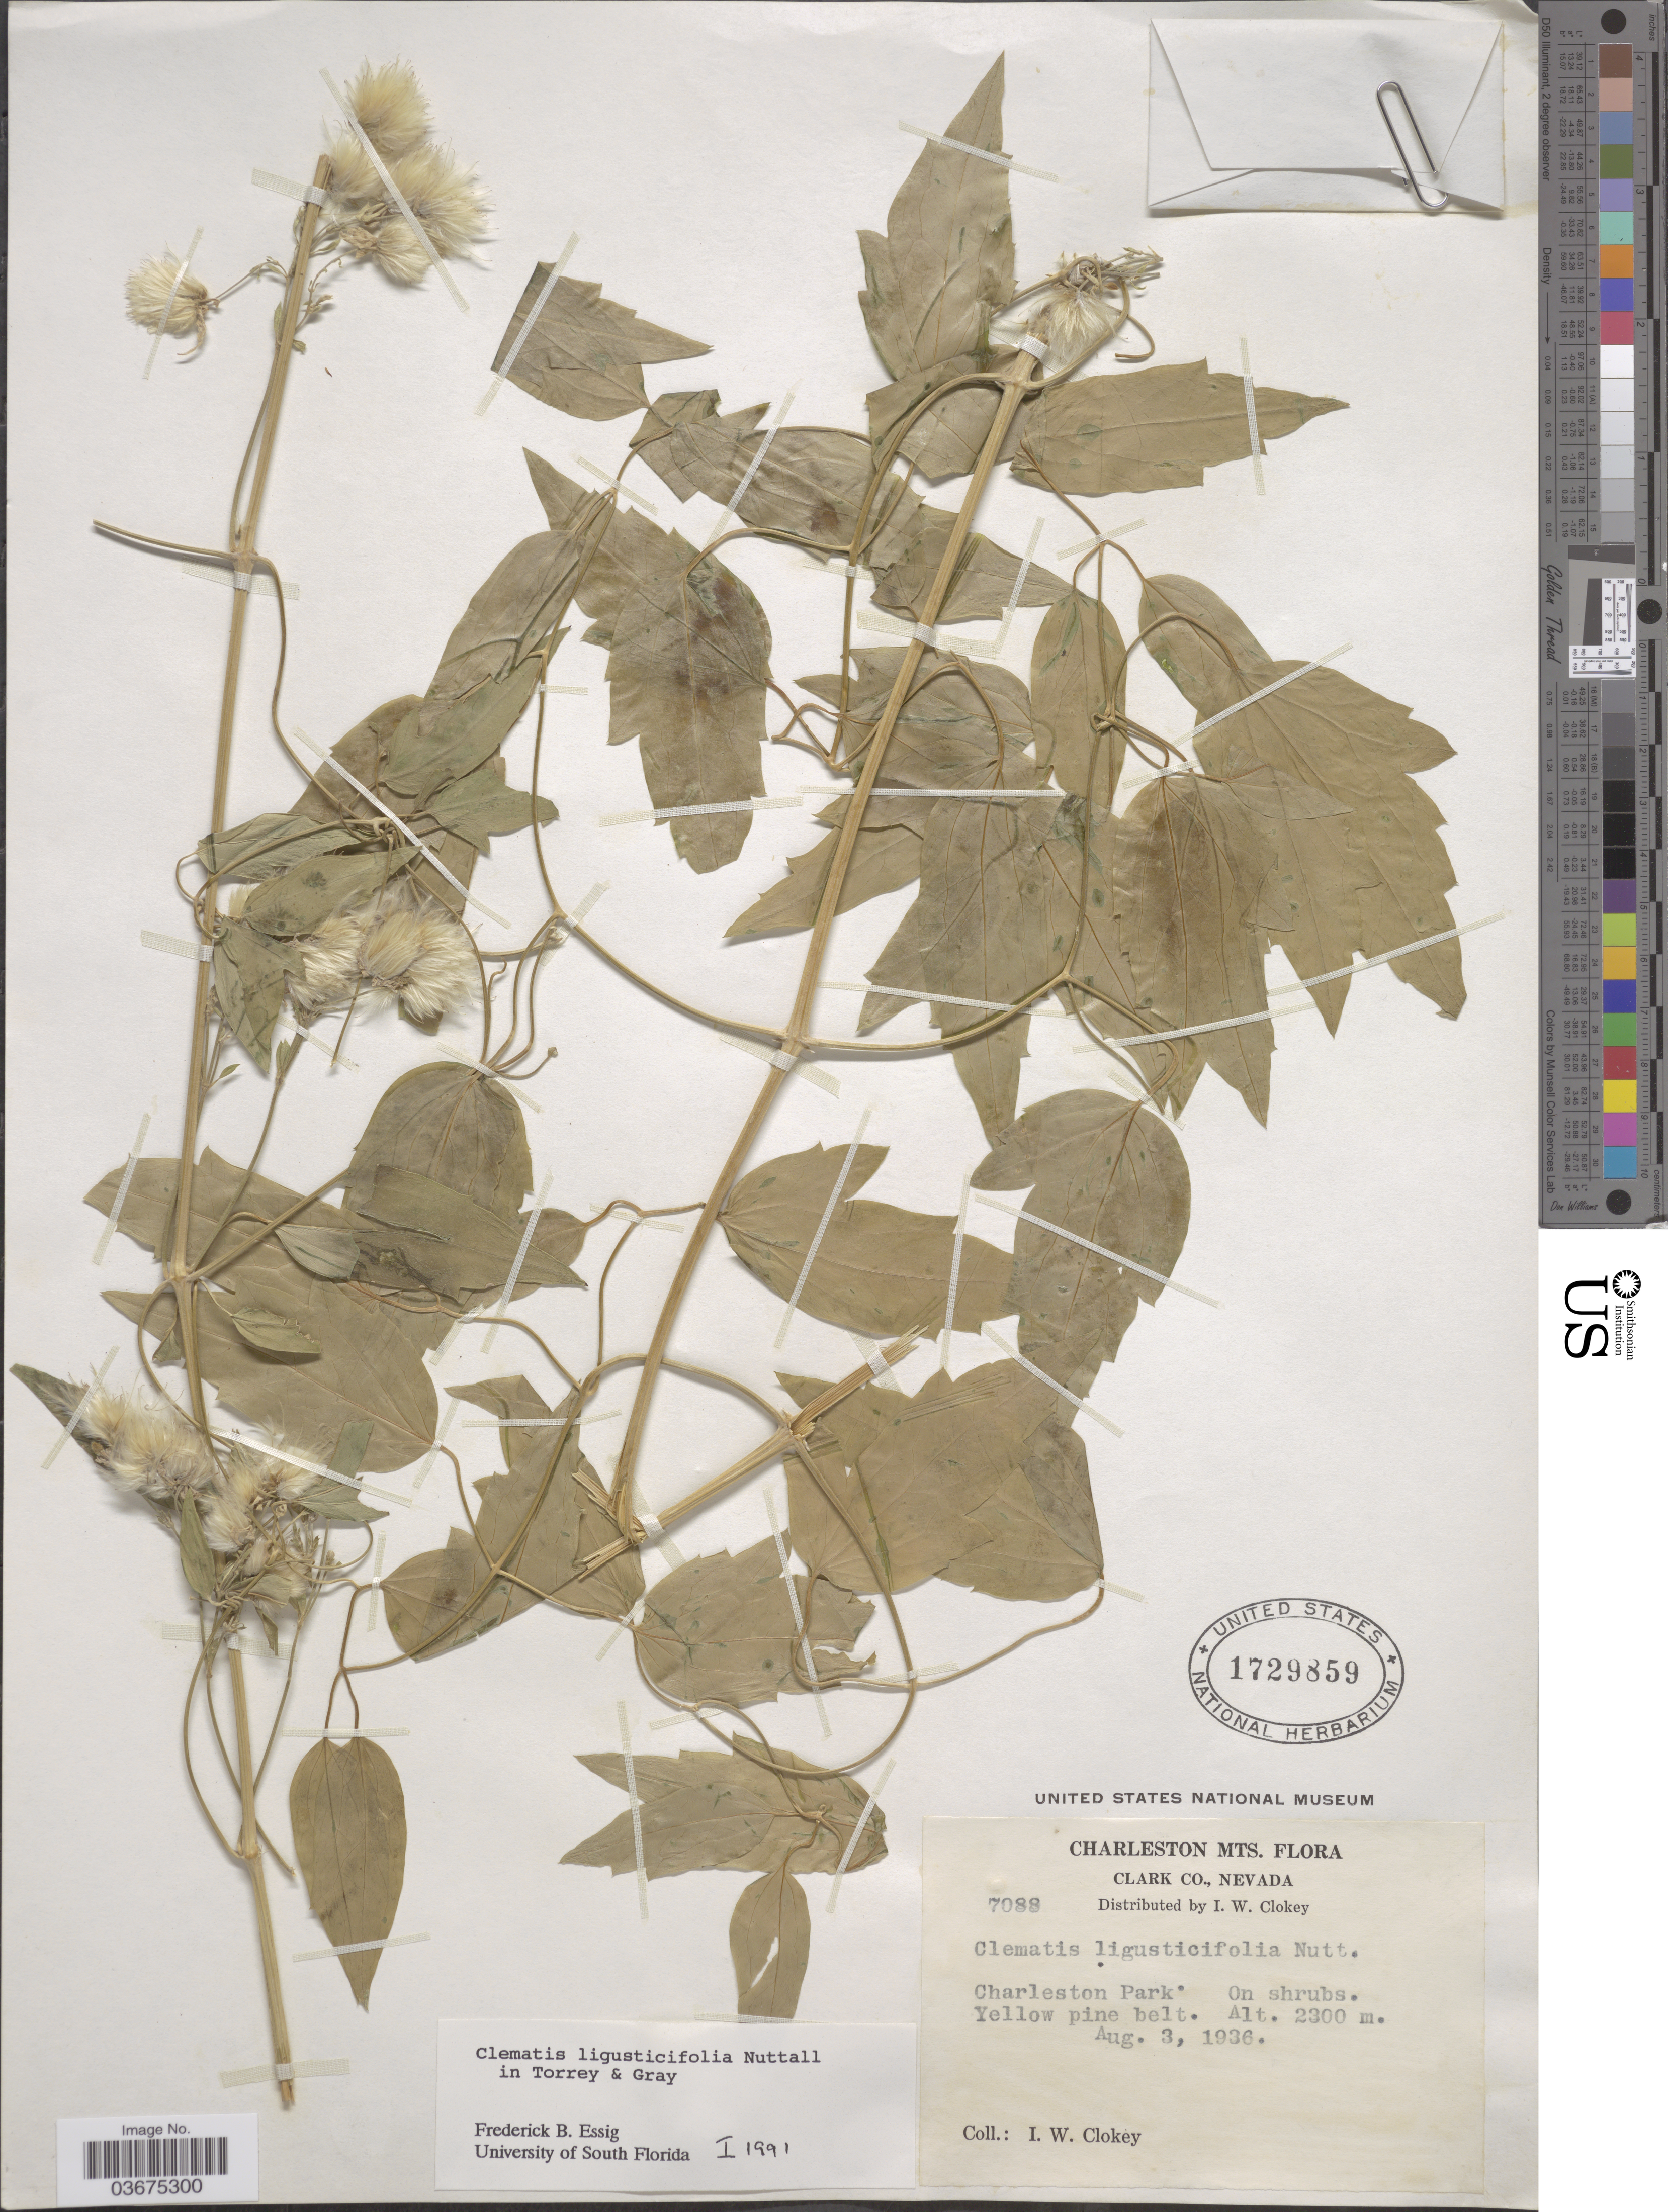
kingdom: Plantae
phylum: Tracheophyta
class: Magnoliopsida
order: Ranunculales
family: Ranunculaceae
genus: Clematis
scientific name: Clematis ligusticifolia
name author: Nutt.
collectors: I. W. Clokey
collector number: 7088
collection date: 1936-08-03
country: United States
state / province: Nevada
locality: Charleston Mts. Clark Co. Charleston Park. Yellow pine belt.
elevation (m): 2300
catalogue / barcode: US 1729859